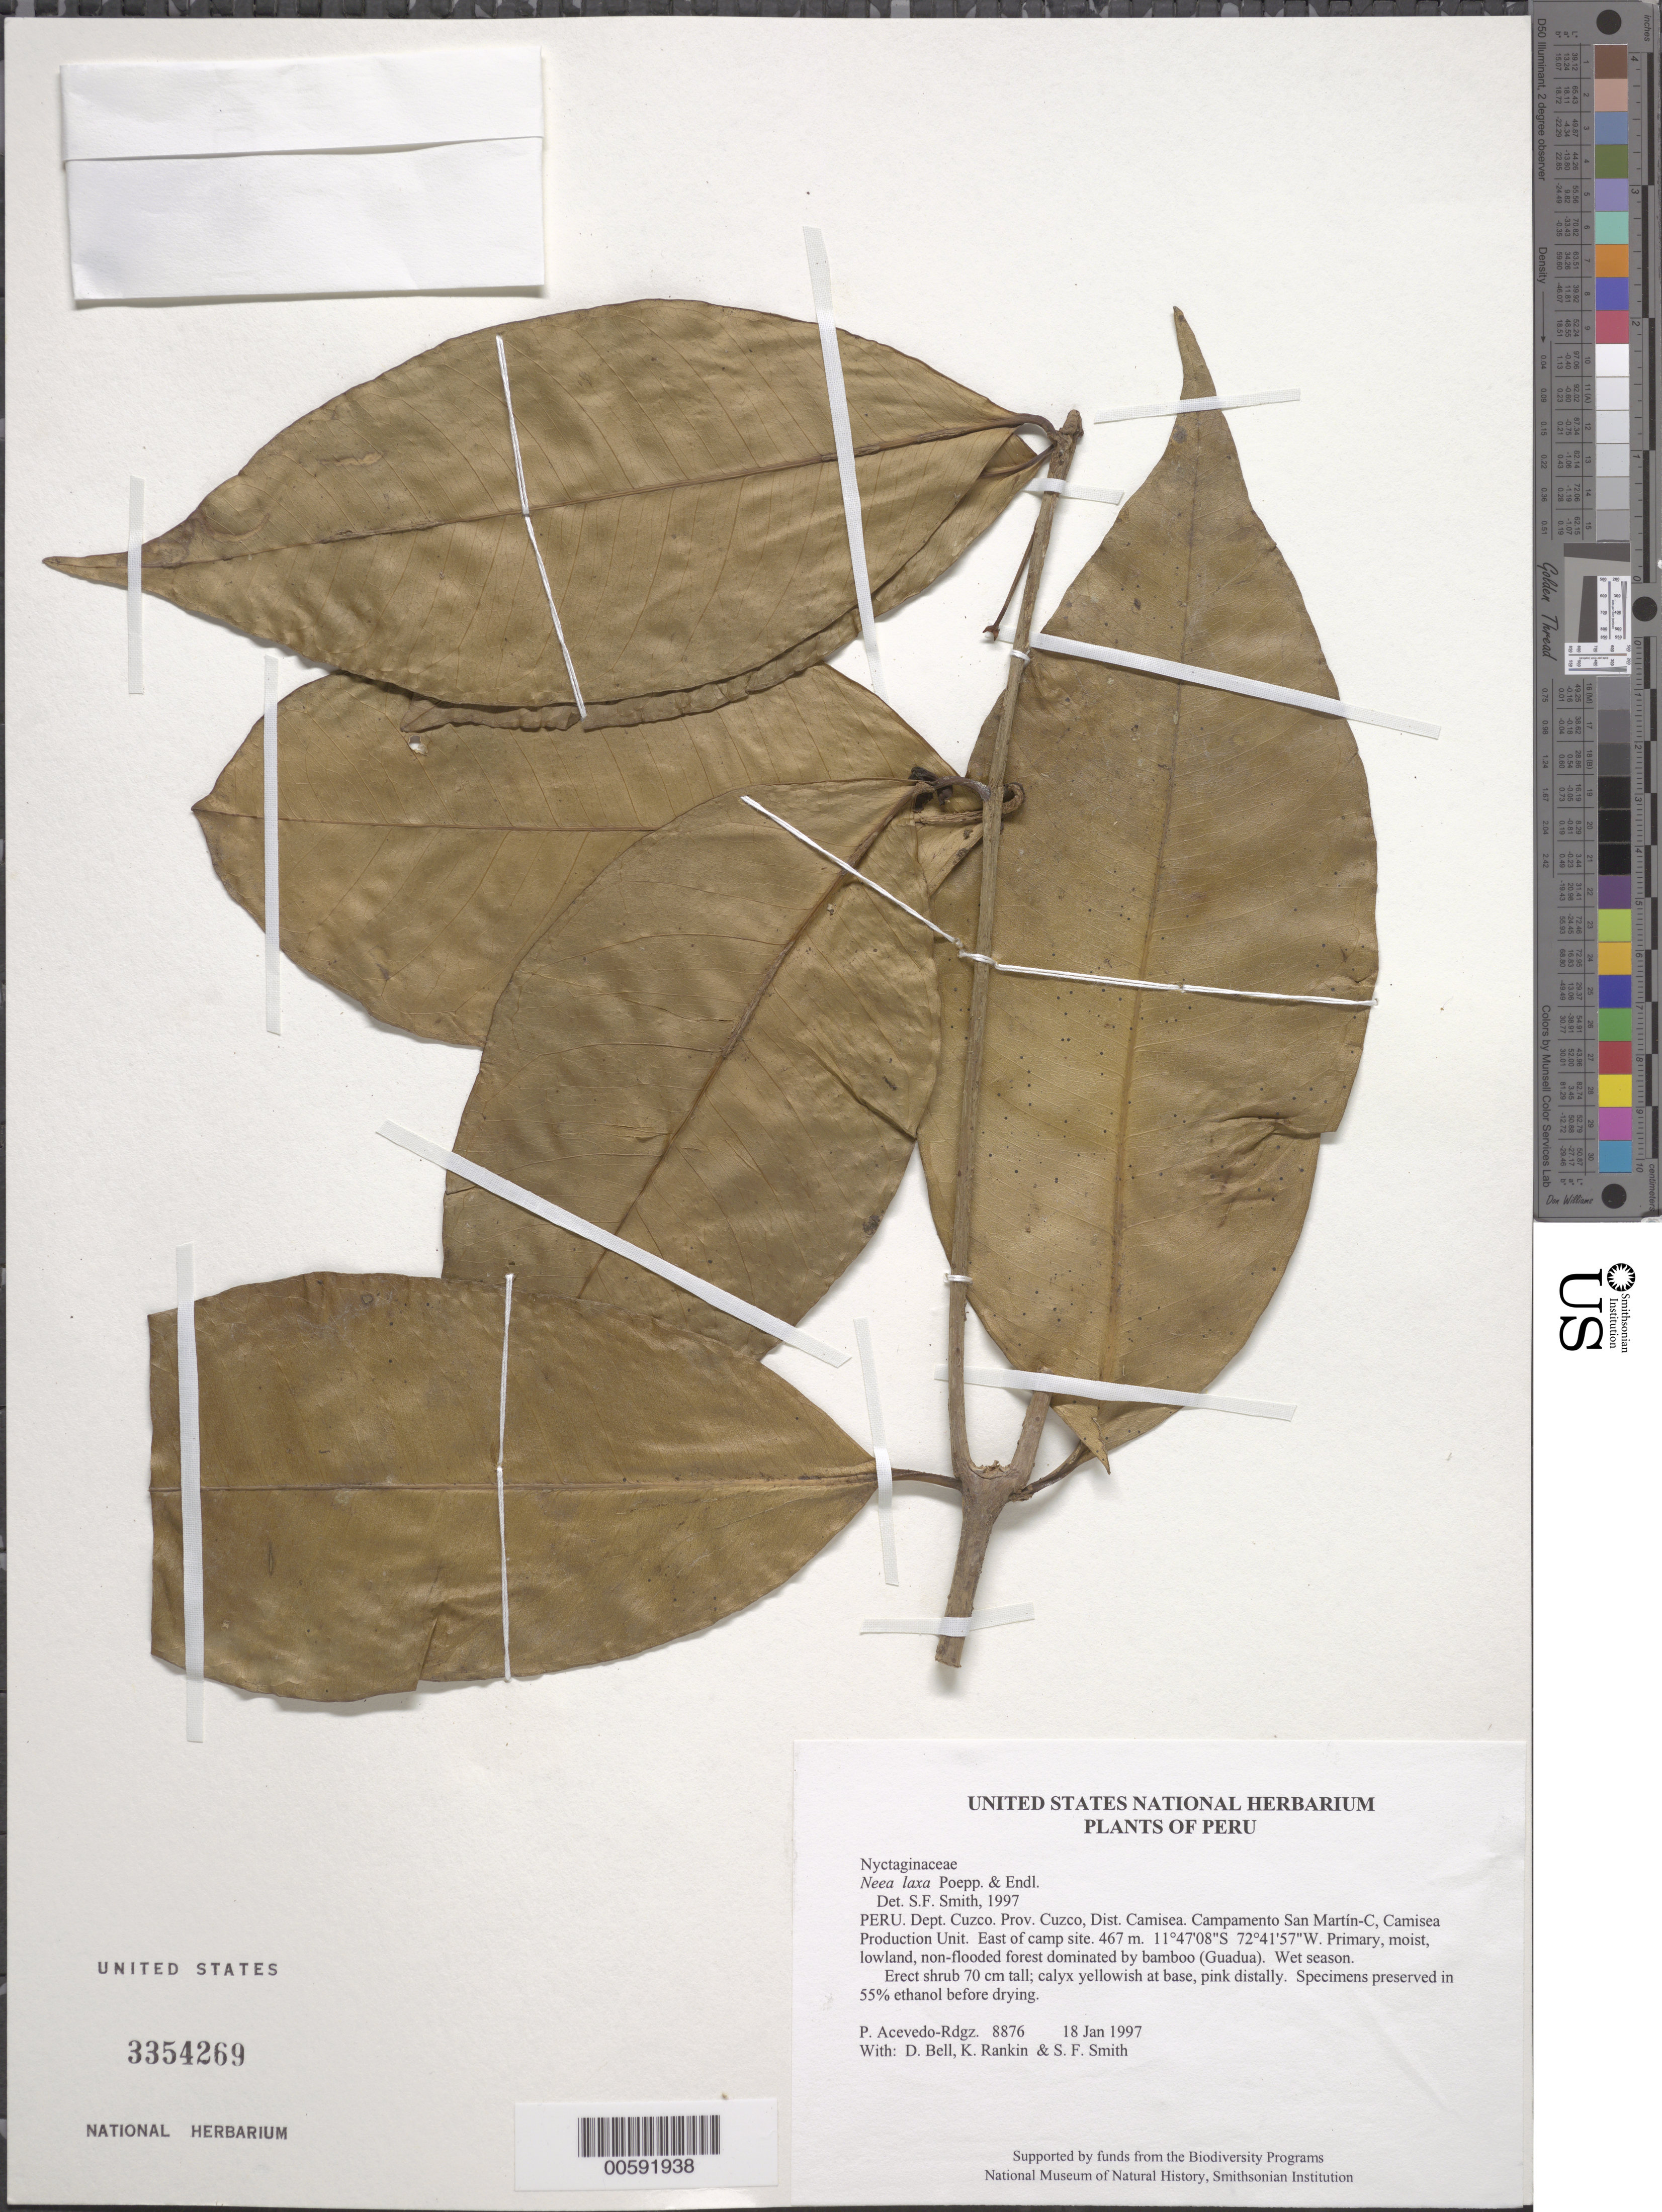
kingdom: Plantae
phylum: Tracheophyta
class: Magnoliopsida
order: Caryophyllales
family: Nyctaginaceae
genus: Neea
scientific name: Neea laxa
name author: Poepp. & Endl.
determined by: Smith, Stephen F., (US), NMNH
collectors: P. Acevedo-Rodr., D. A. Bell, K. B. Rankin & S.F. Smith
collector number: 8876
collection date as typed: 18 Jan 1997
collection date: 1997-01-18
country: Peru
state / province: Cusco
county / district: Cusco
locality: Districto Camisea, Campamento San Martín-C, Camisea Production Unit. East of camp site.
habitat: Primary, moist, lowland, non-flooded forest dominated by bamboo (Guadua). Wet season.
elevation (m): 467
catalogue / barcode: US 3354269